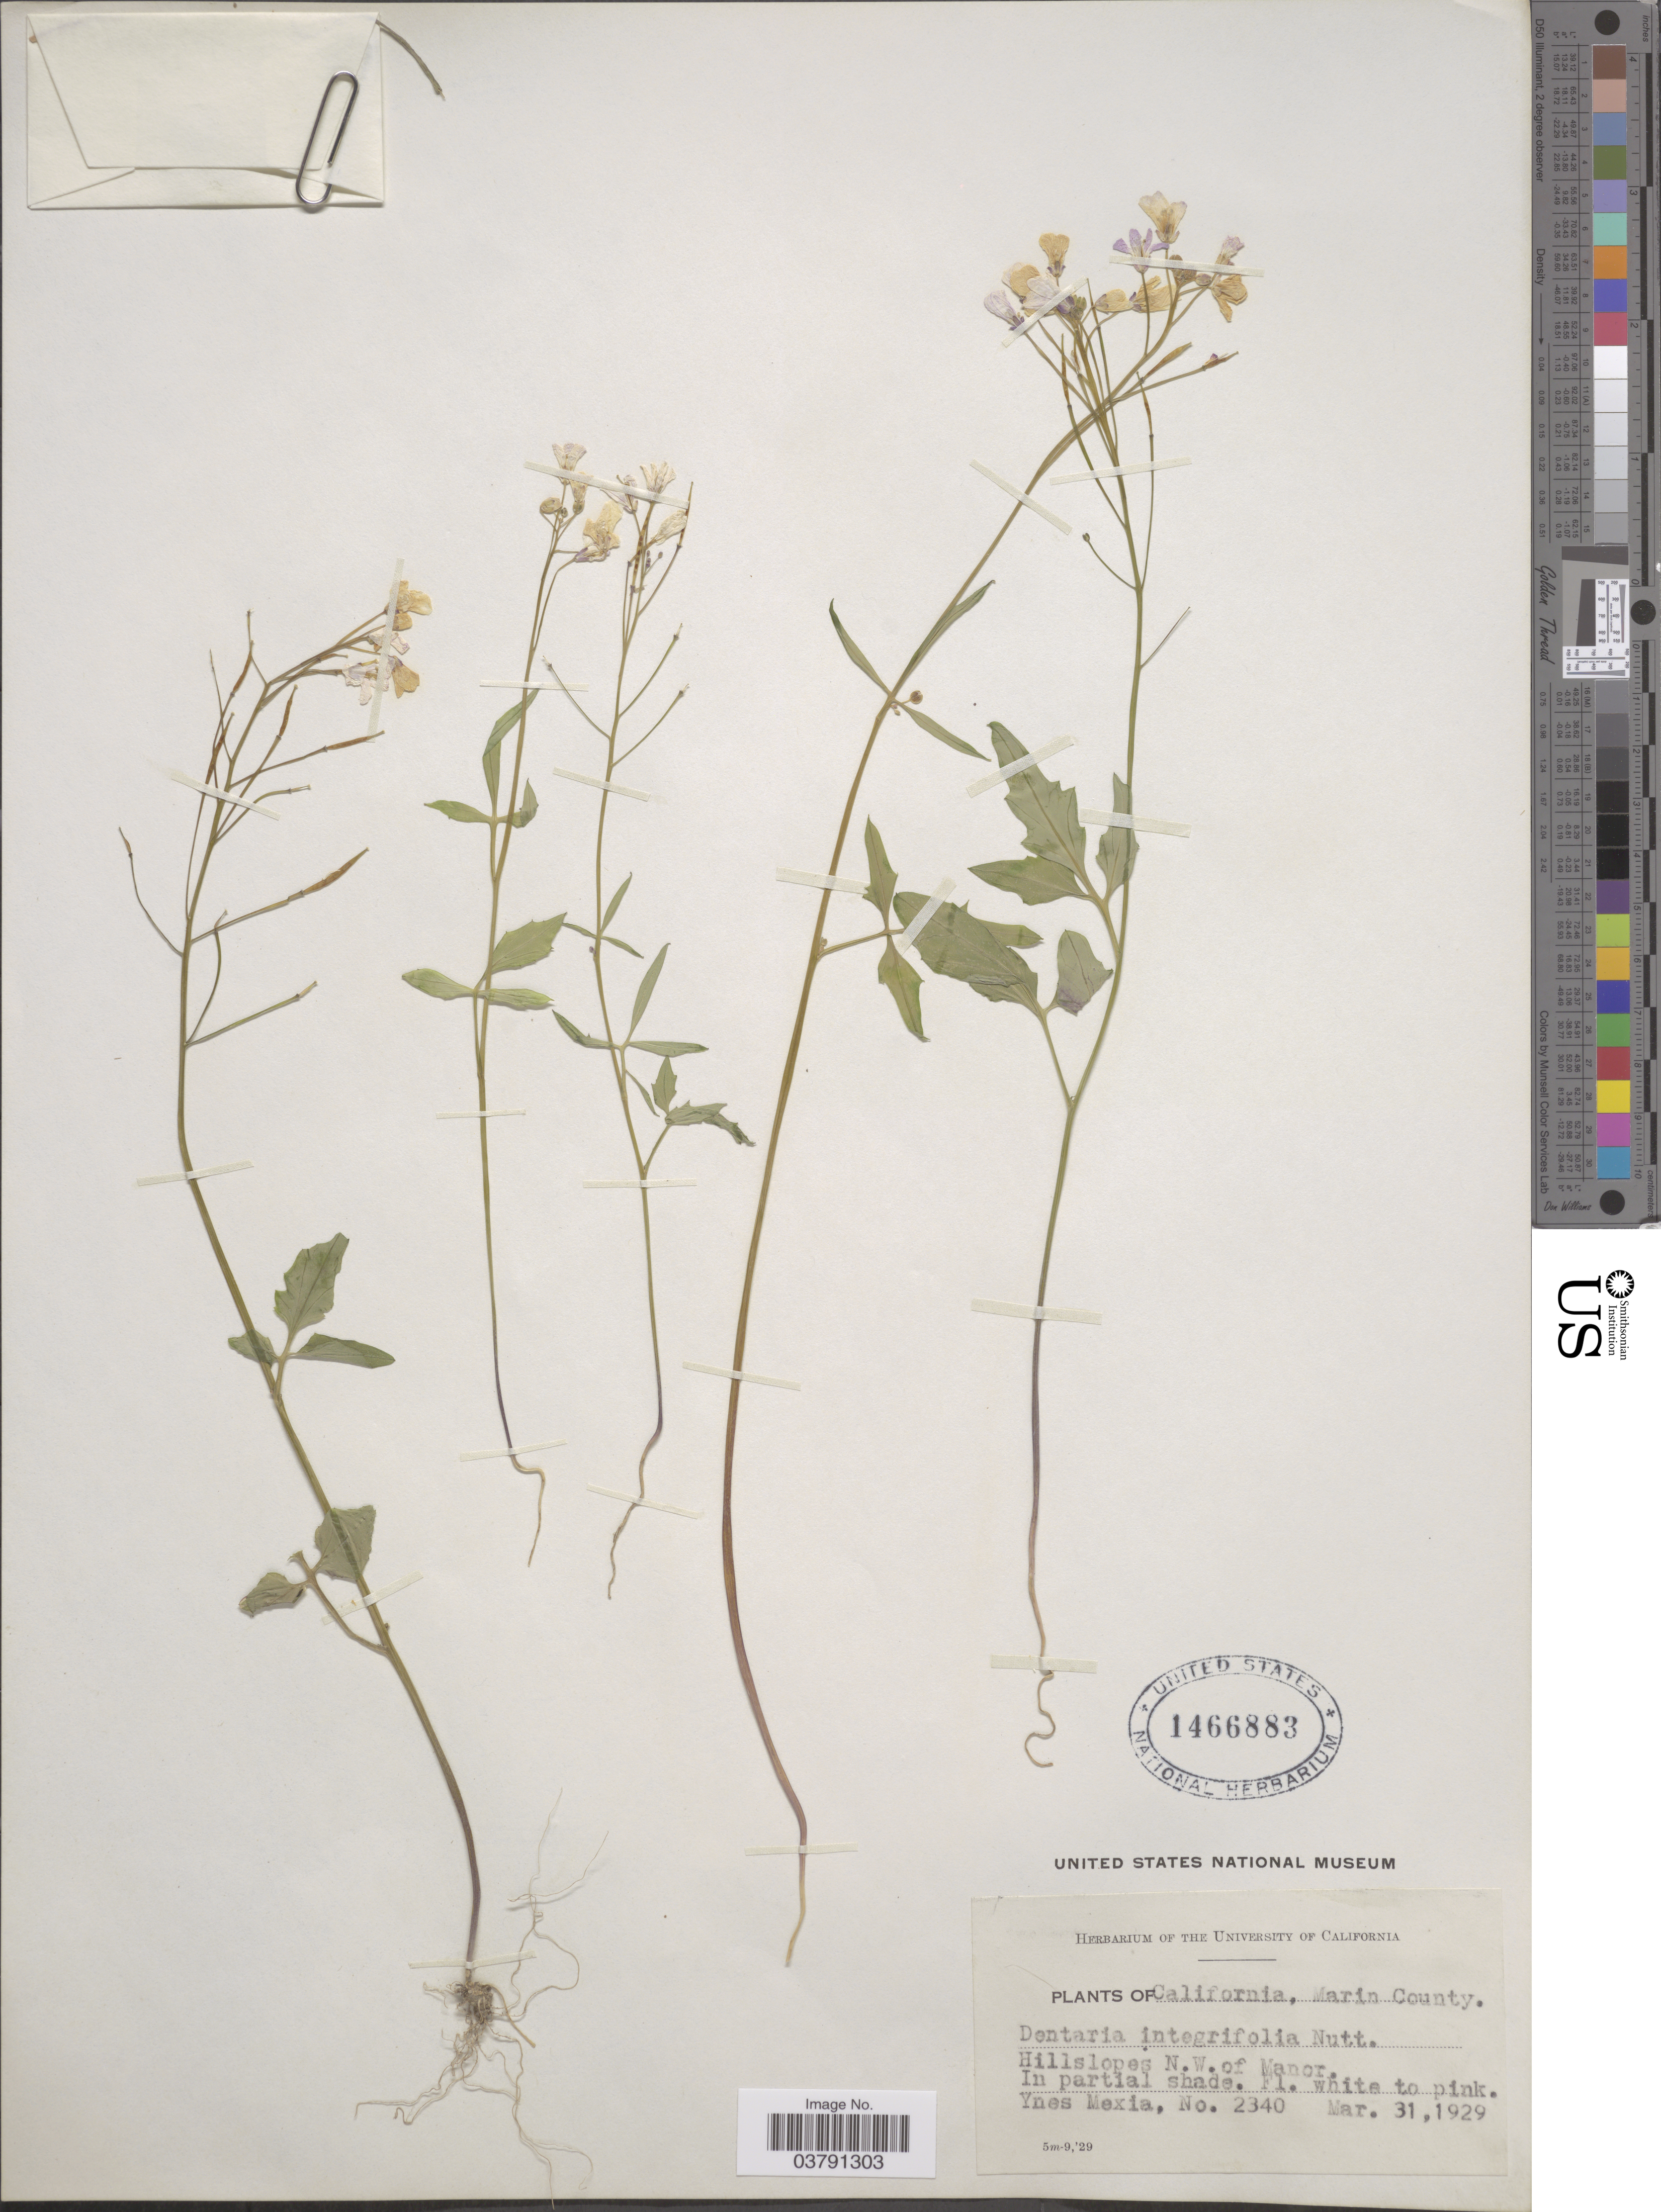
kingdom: Plantae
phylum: Tracheophyta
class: Magnoliopsida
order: Brassicales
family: Brassicaceae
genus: Dentaria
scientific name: Dentaria californica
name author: Nutt.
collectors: Y. Mexia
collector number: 2340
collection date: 1929-03-31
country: United States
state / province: California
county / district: Marin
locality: Marin County. Hillslopes N.W. of Manor.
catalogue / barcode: US 1466883